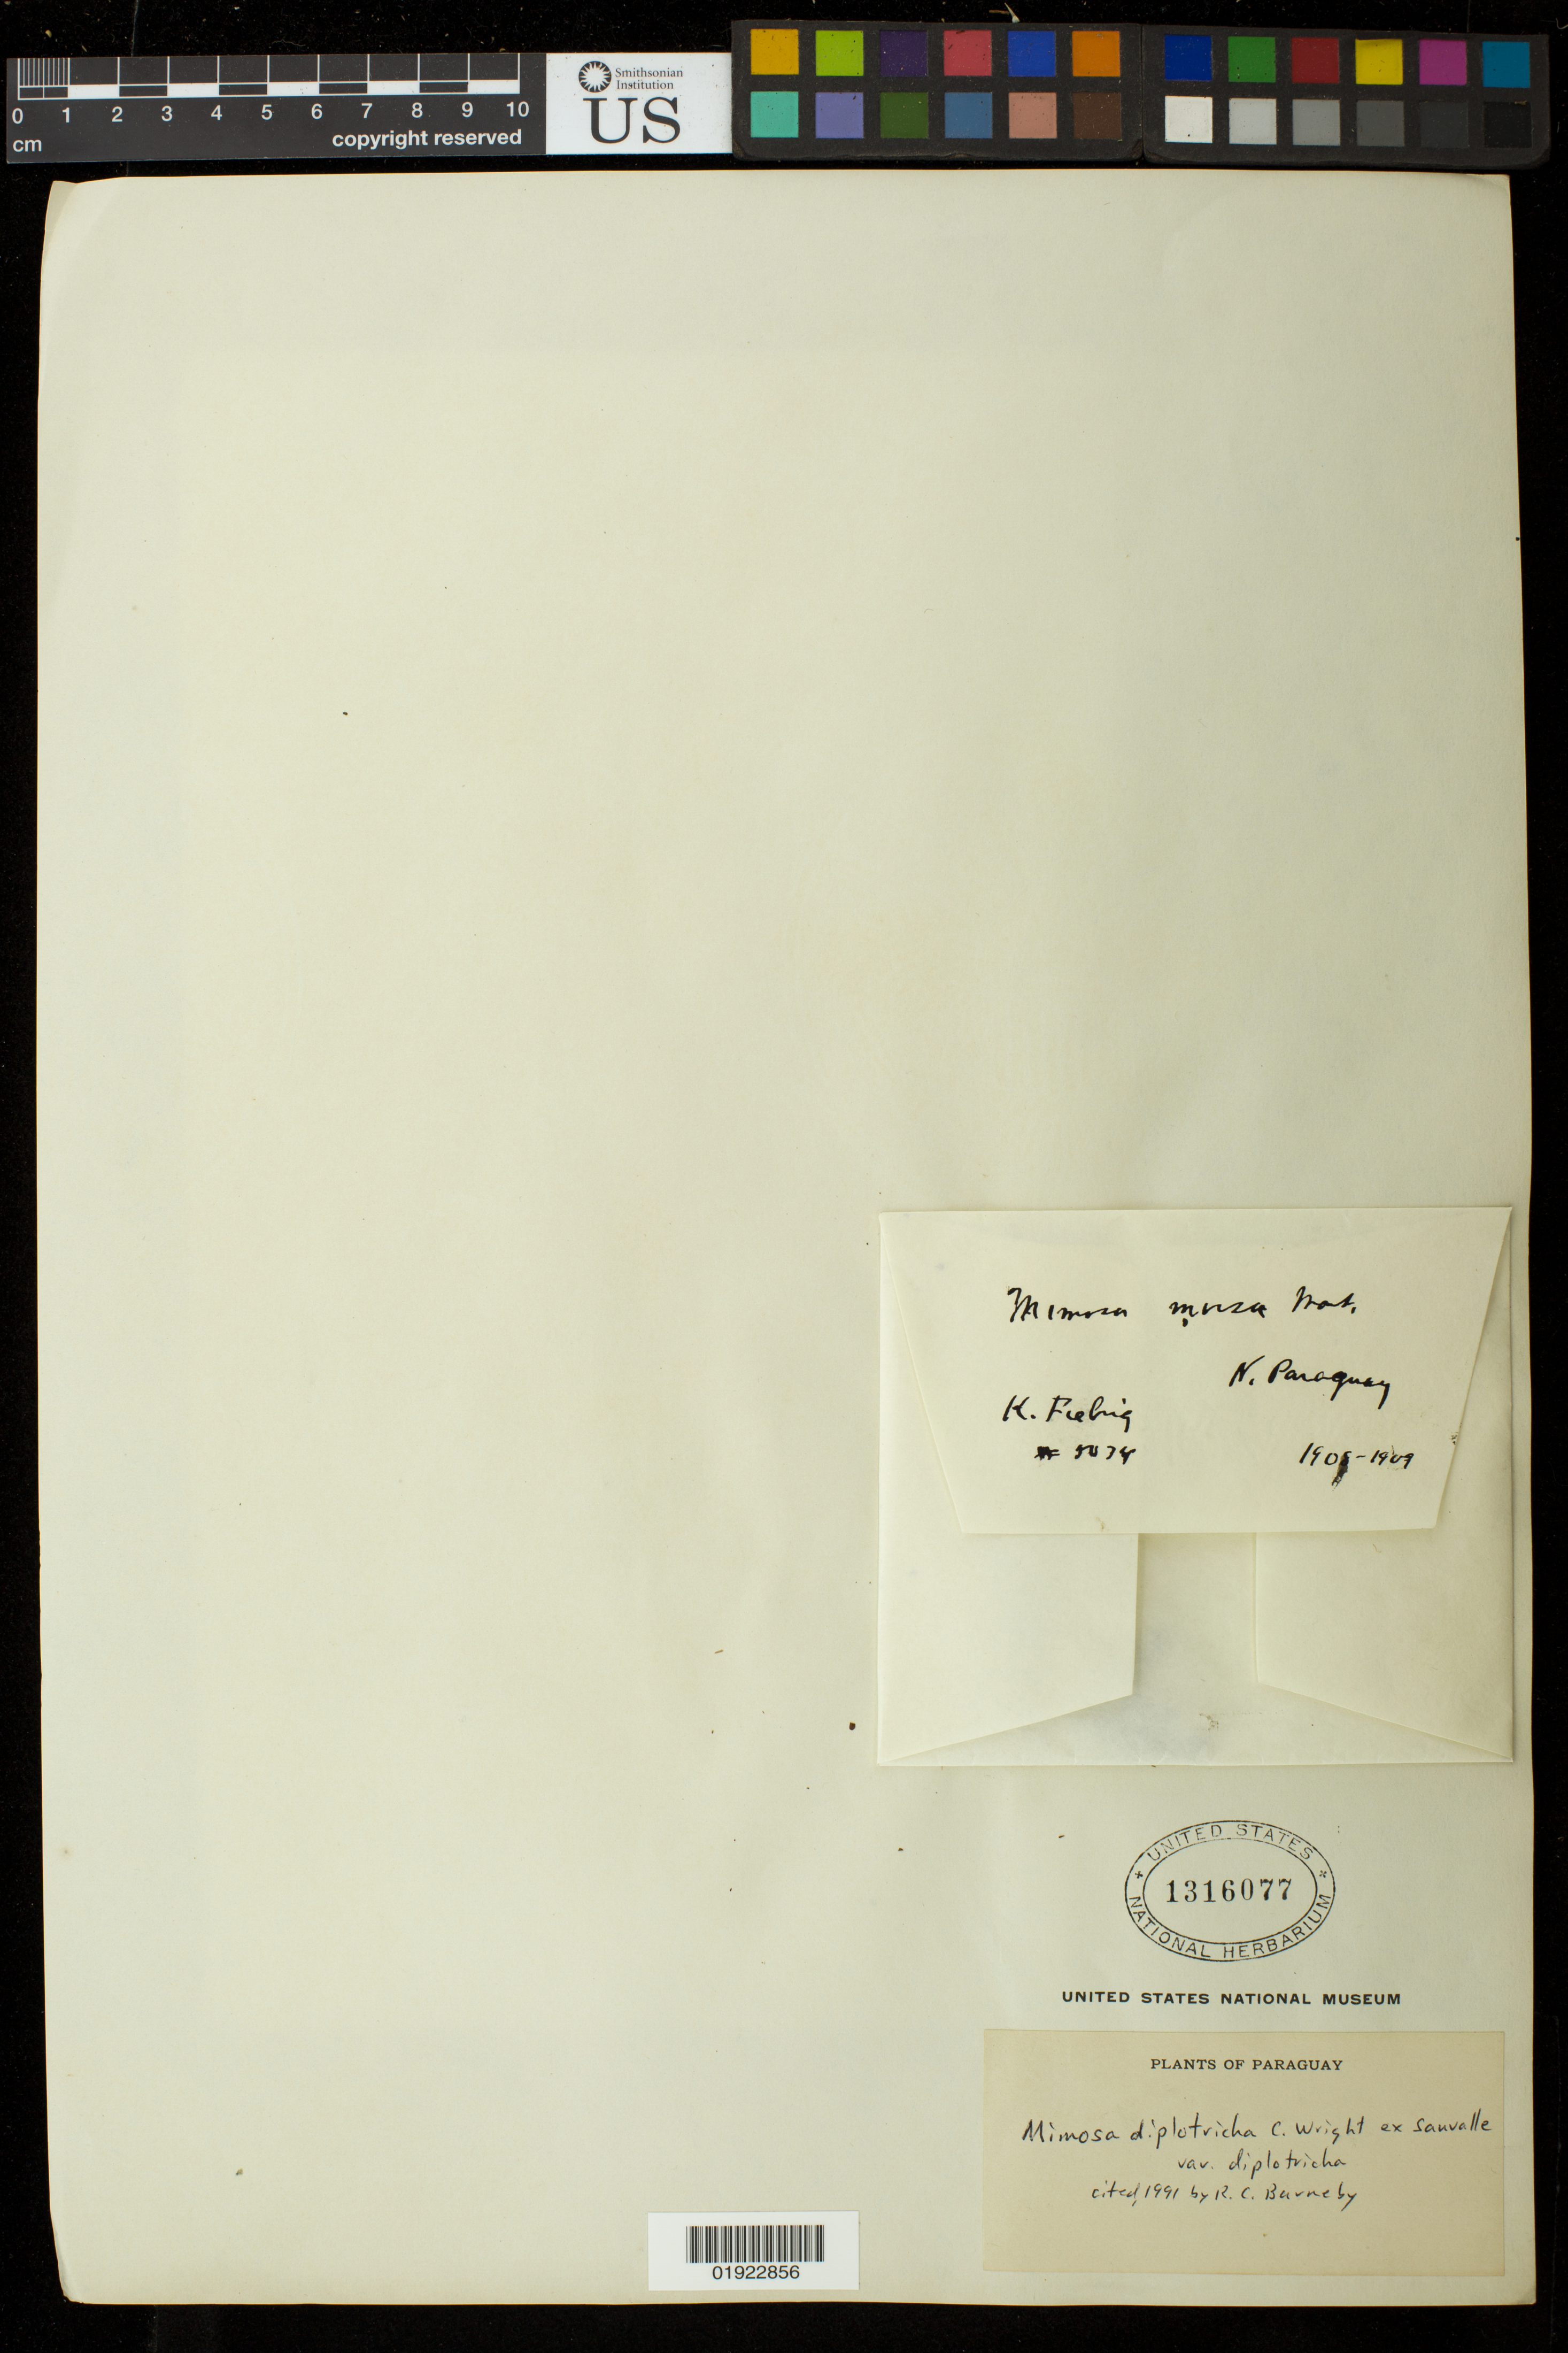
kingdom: Plantae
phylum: Tracheophyta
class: Magnoliopsida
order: Fabales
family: Fabaceae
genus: Mimosa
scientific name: Mimosa diplotricha var. diplotricha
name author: C. Wright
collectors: K. Fiebrig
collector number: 5034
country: Paraguay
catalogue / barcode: US 1316077